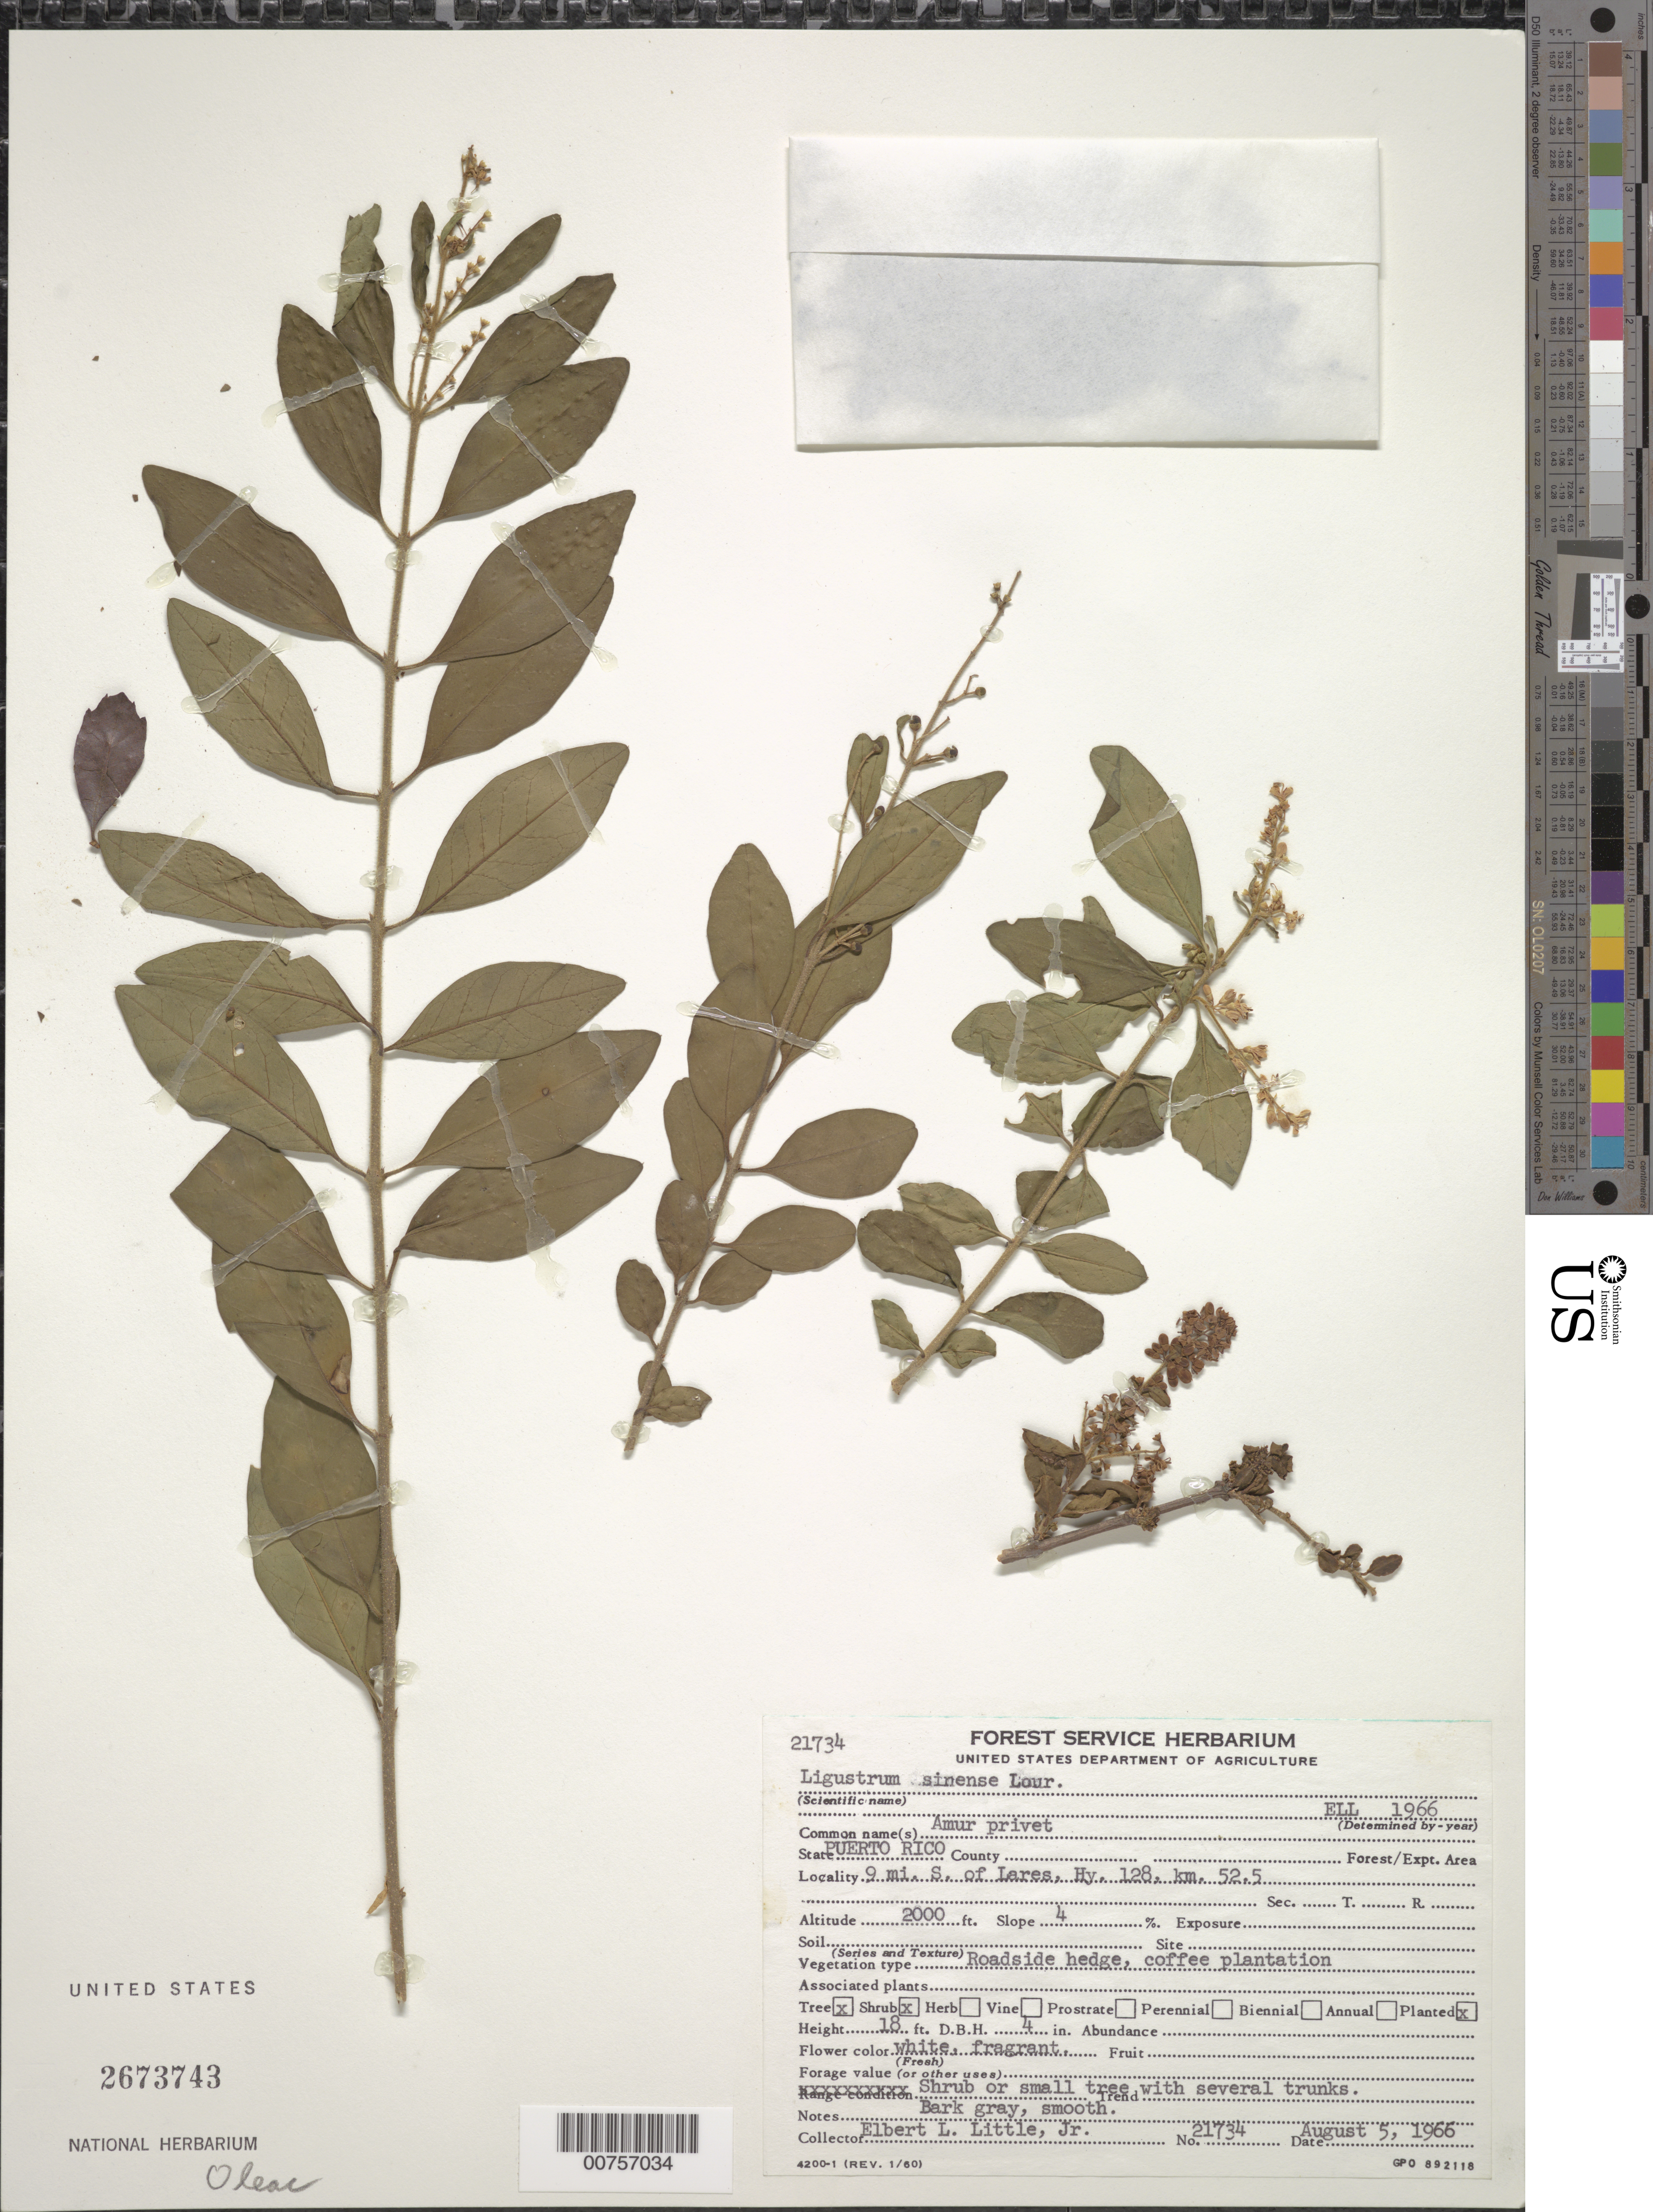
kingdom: Plantae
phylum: Tracheophyta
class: Magnoliopsida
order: Lamiales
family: Oleaceae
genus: Ligustrum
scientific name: Ligustrum sinense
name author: Lour.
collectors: E. L. Little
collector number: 21734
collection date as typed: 05 Aug 1966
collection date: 1966-08-05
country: Puerto Rico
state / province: Lares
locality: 9 mi. S of Lares, Hwy 128, km 52.5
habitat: Roadside hedge, coffee plantation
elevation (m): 610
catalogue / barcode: US 2673743